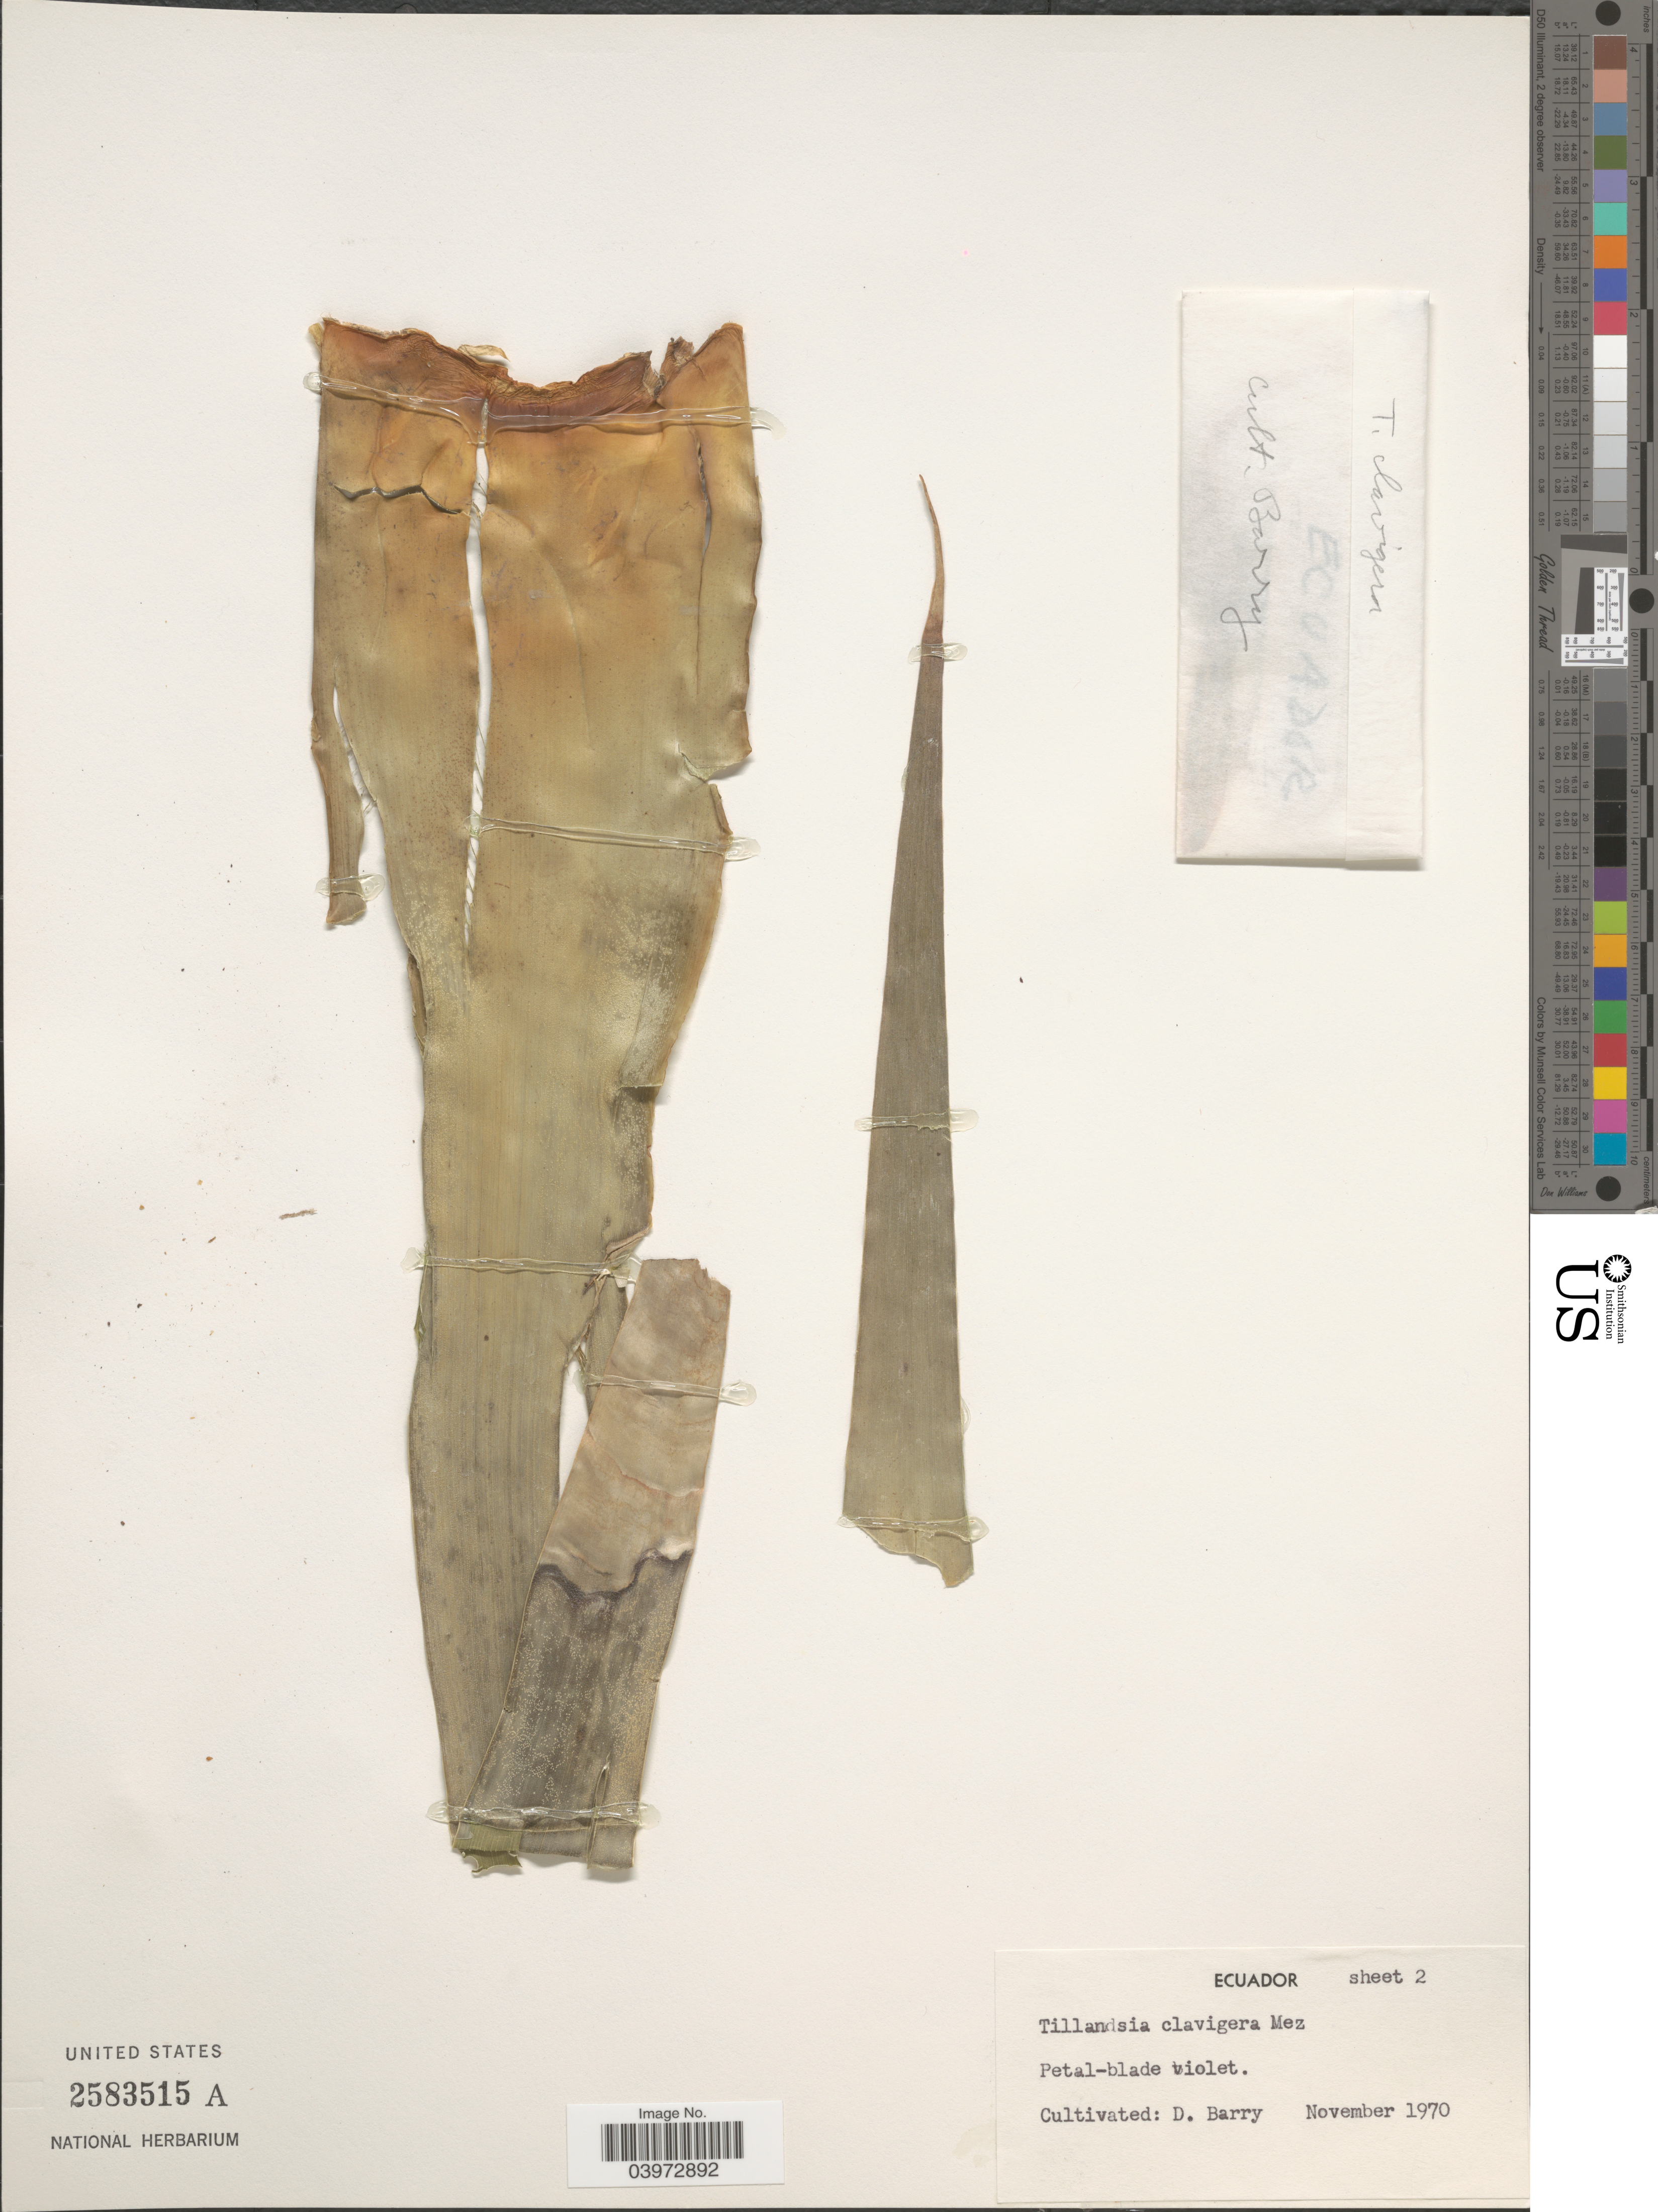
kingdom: Plantae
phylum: Tracheophyta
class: Liliopsida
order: Poales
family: Bromeliaceae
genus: Tillandsia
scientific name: Tillandsia clavigera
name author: Mez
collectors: D. Barry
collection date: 1970-11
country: Ecuador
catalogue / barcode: US 2583515A